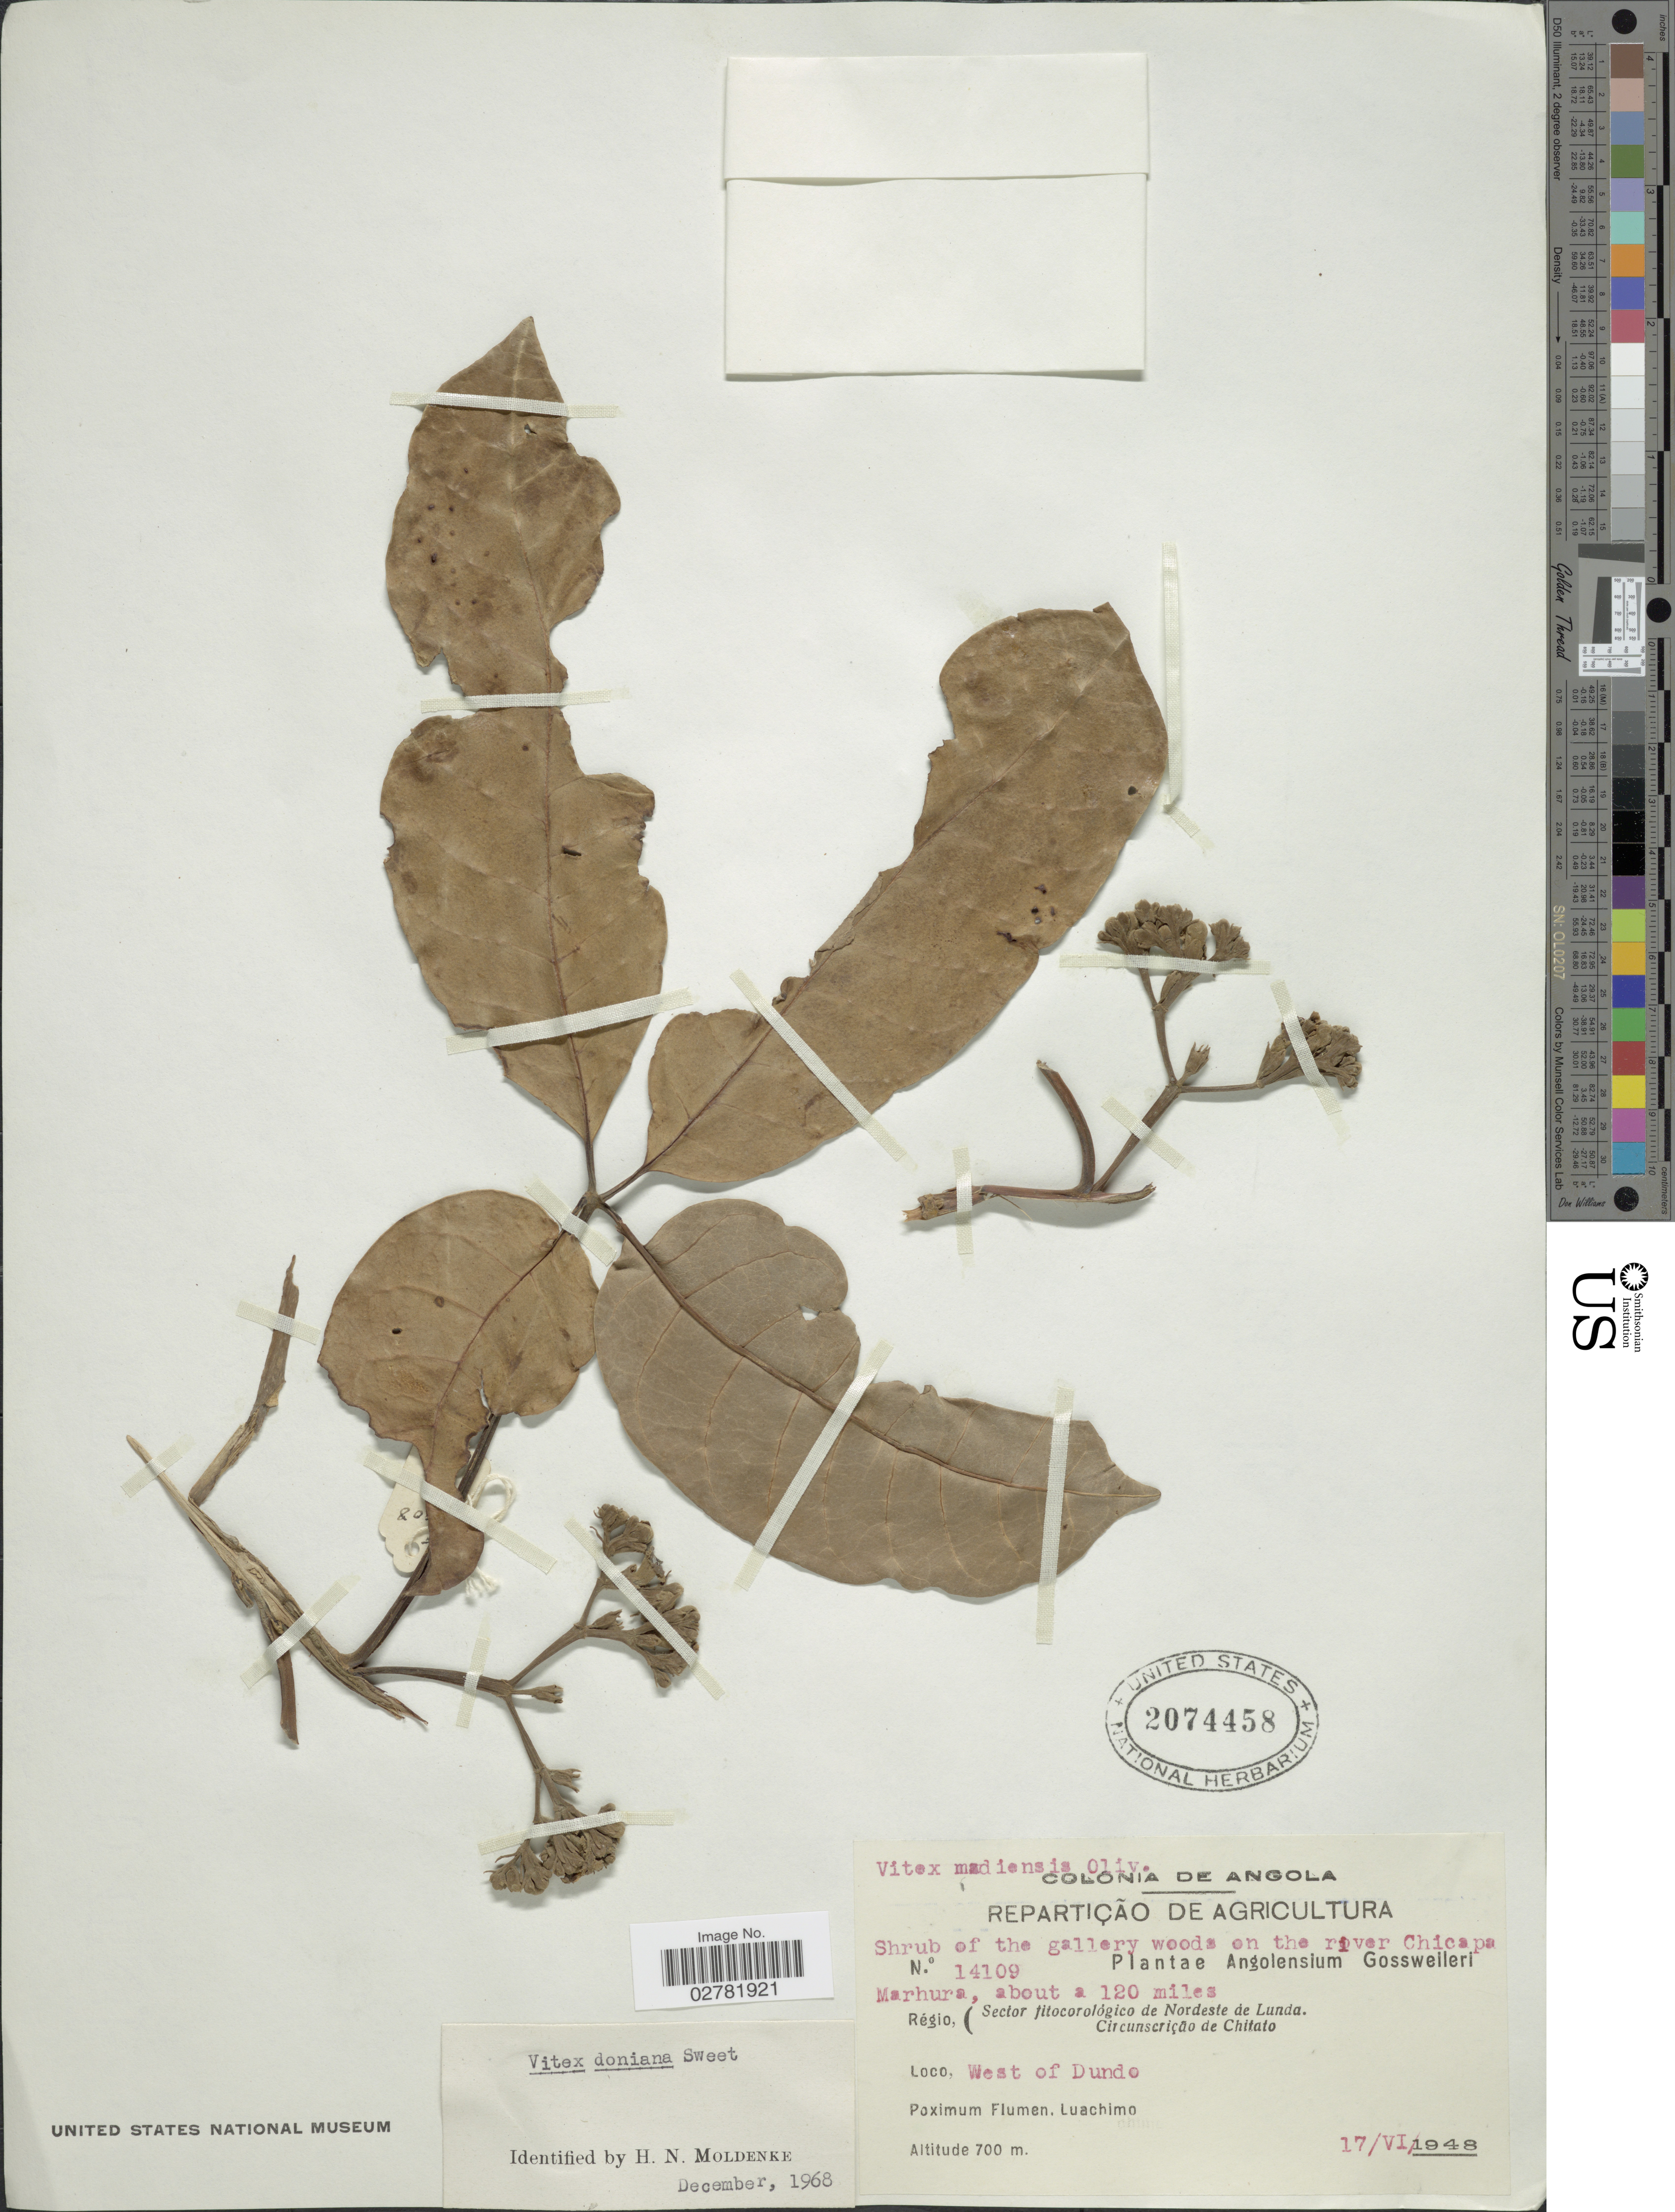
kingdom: Plantae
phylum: Tracheophyta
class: Magnoliopsida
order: Lamiales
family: Lamiaceae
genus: Vitex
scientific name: Vitex doniana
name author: Sweet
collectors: -. Gossweiler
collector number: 14109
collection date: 1948-06-17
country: Angola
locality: Shrub of the gallery woods on the river Chicapa. Marhura, about a 120 miles. Régio Sector fitocorológico de Nordeste de Lunda. Circunserição de Chitato. West of Dundo.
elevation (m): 700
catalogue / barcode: US 2074458